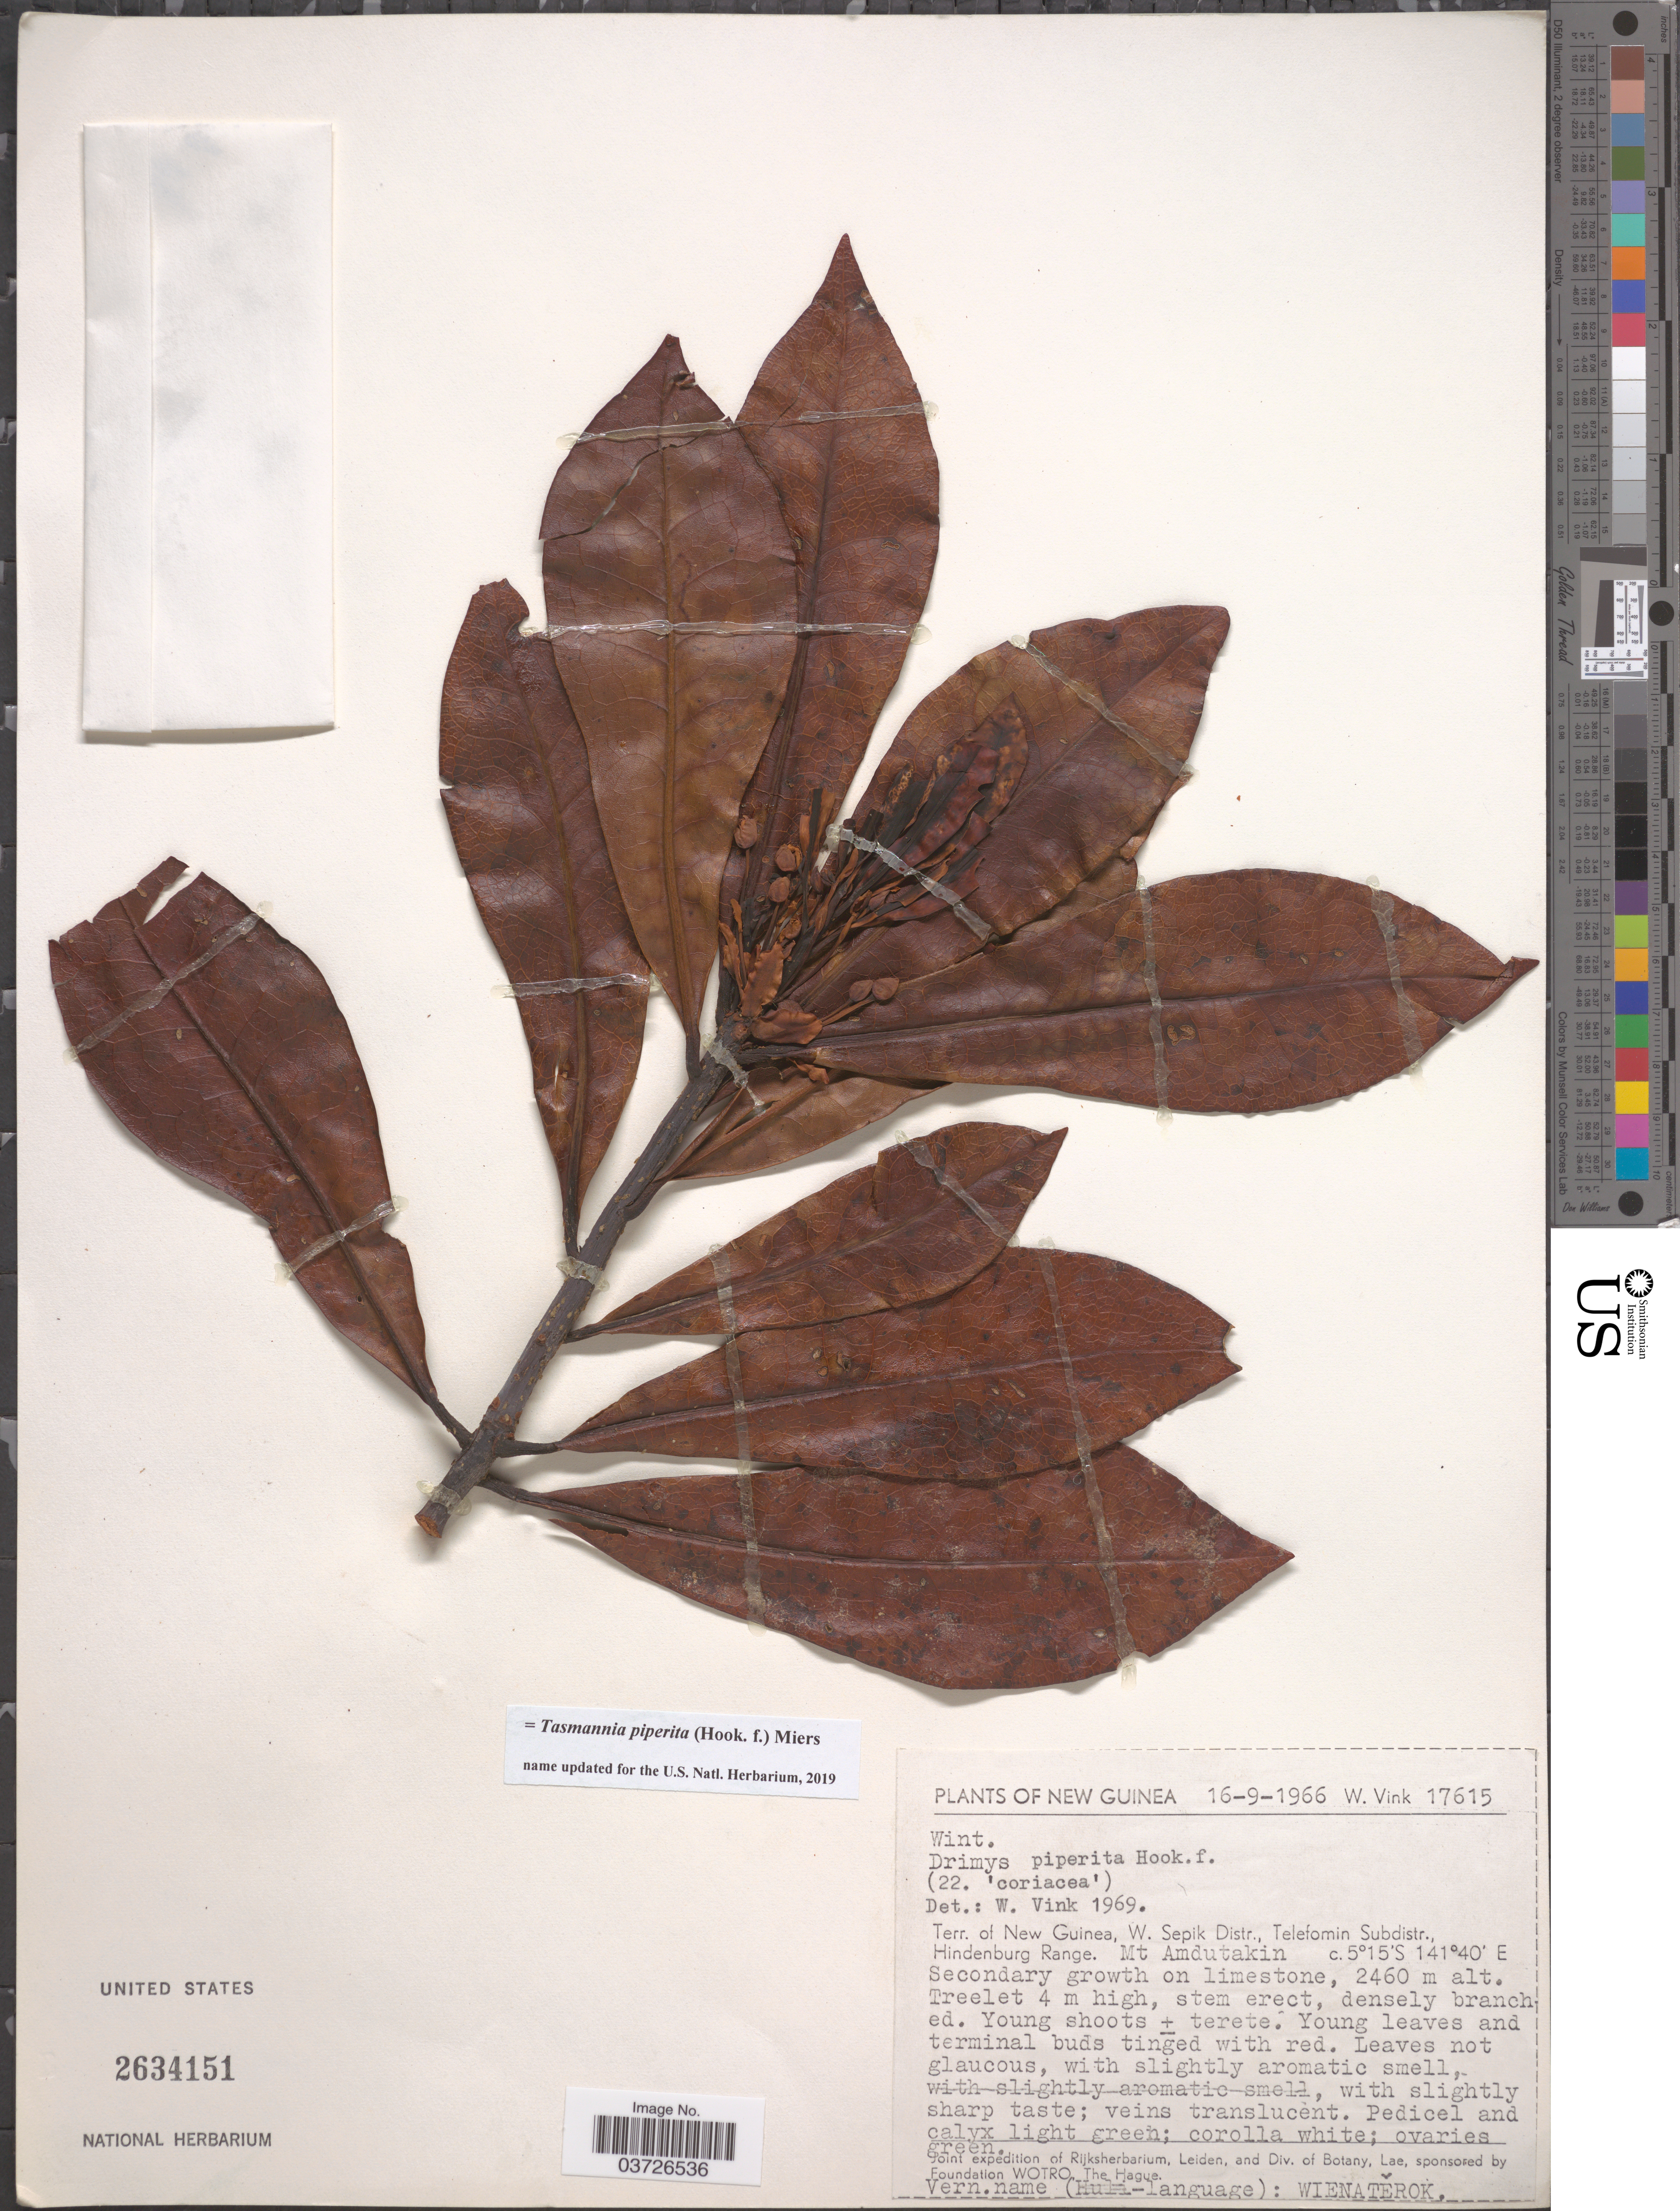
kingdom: Plantae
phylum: Tracheophyta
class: Magnoliopsida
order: Canellales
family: Winteraceae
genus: Tasmannia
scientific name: Tasmannia piperita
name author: (Hook. f.) Miers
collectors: W. Vink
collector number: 17615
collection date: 1966-09-16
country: Papua New Guinea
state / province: Sandaun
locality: New Guinea. Terr. of New Guinea, W. Sepik Distr., Telefomin Subdistr., Hindenburg Range. Mt Amdutakin.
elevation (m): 2460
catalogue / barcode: US 2634151